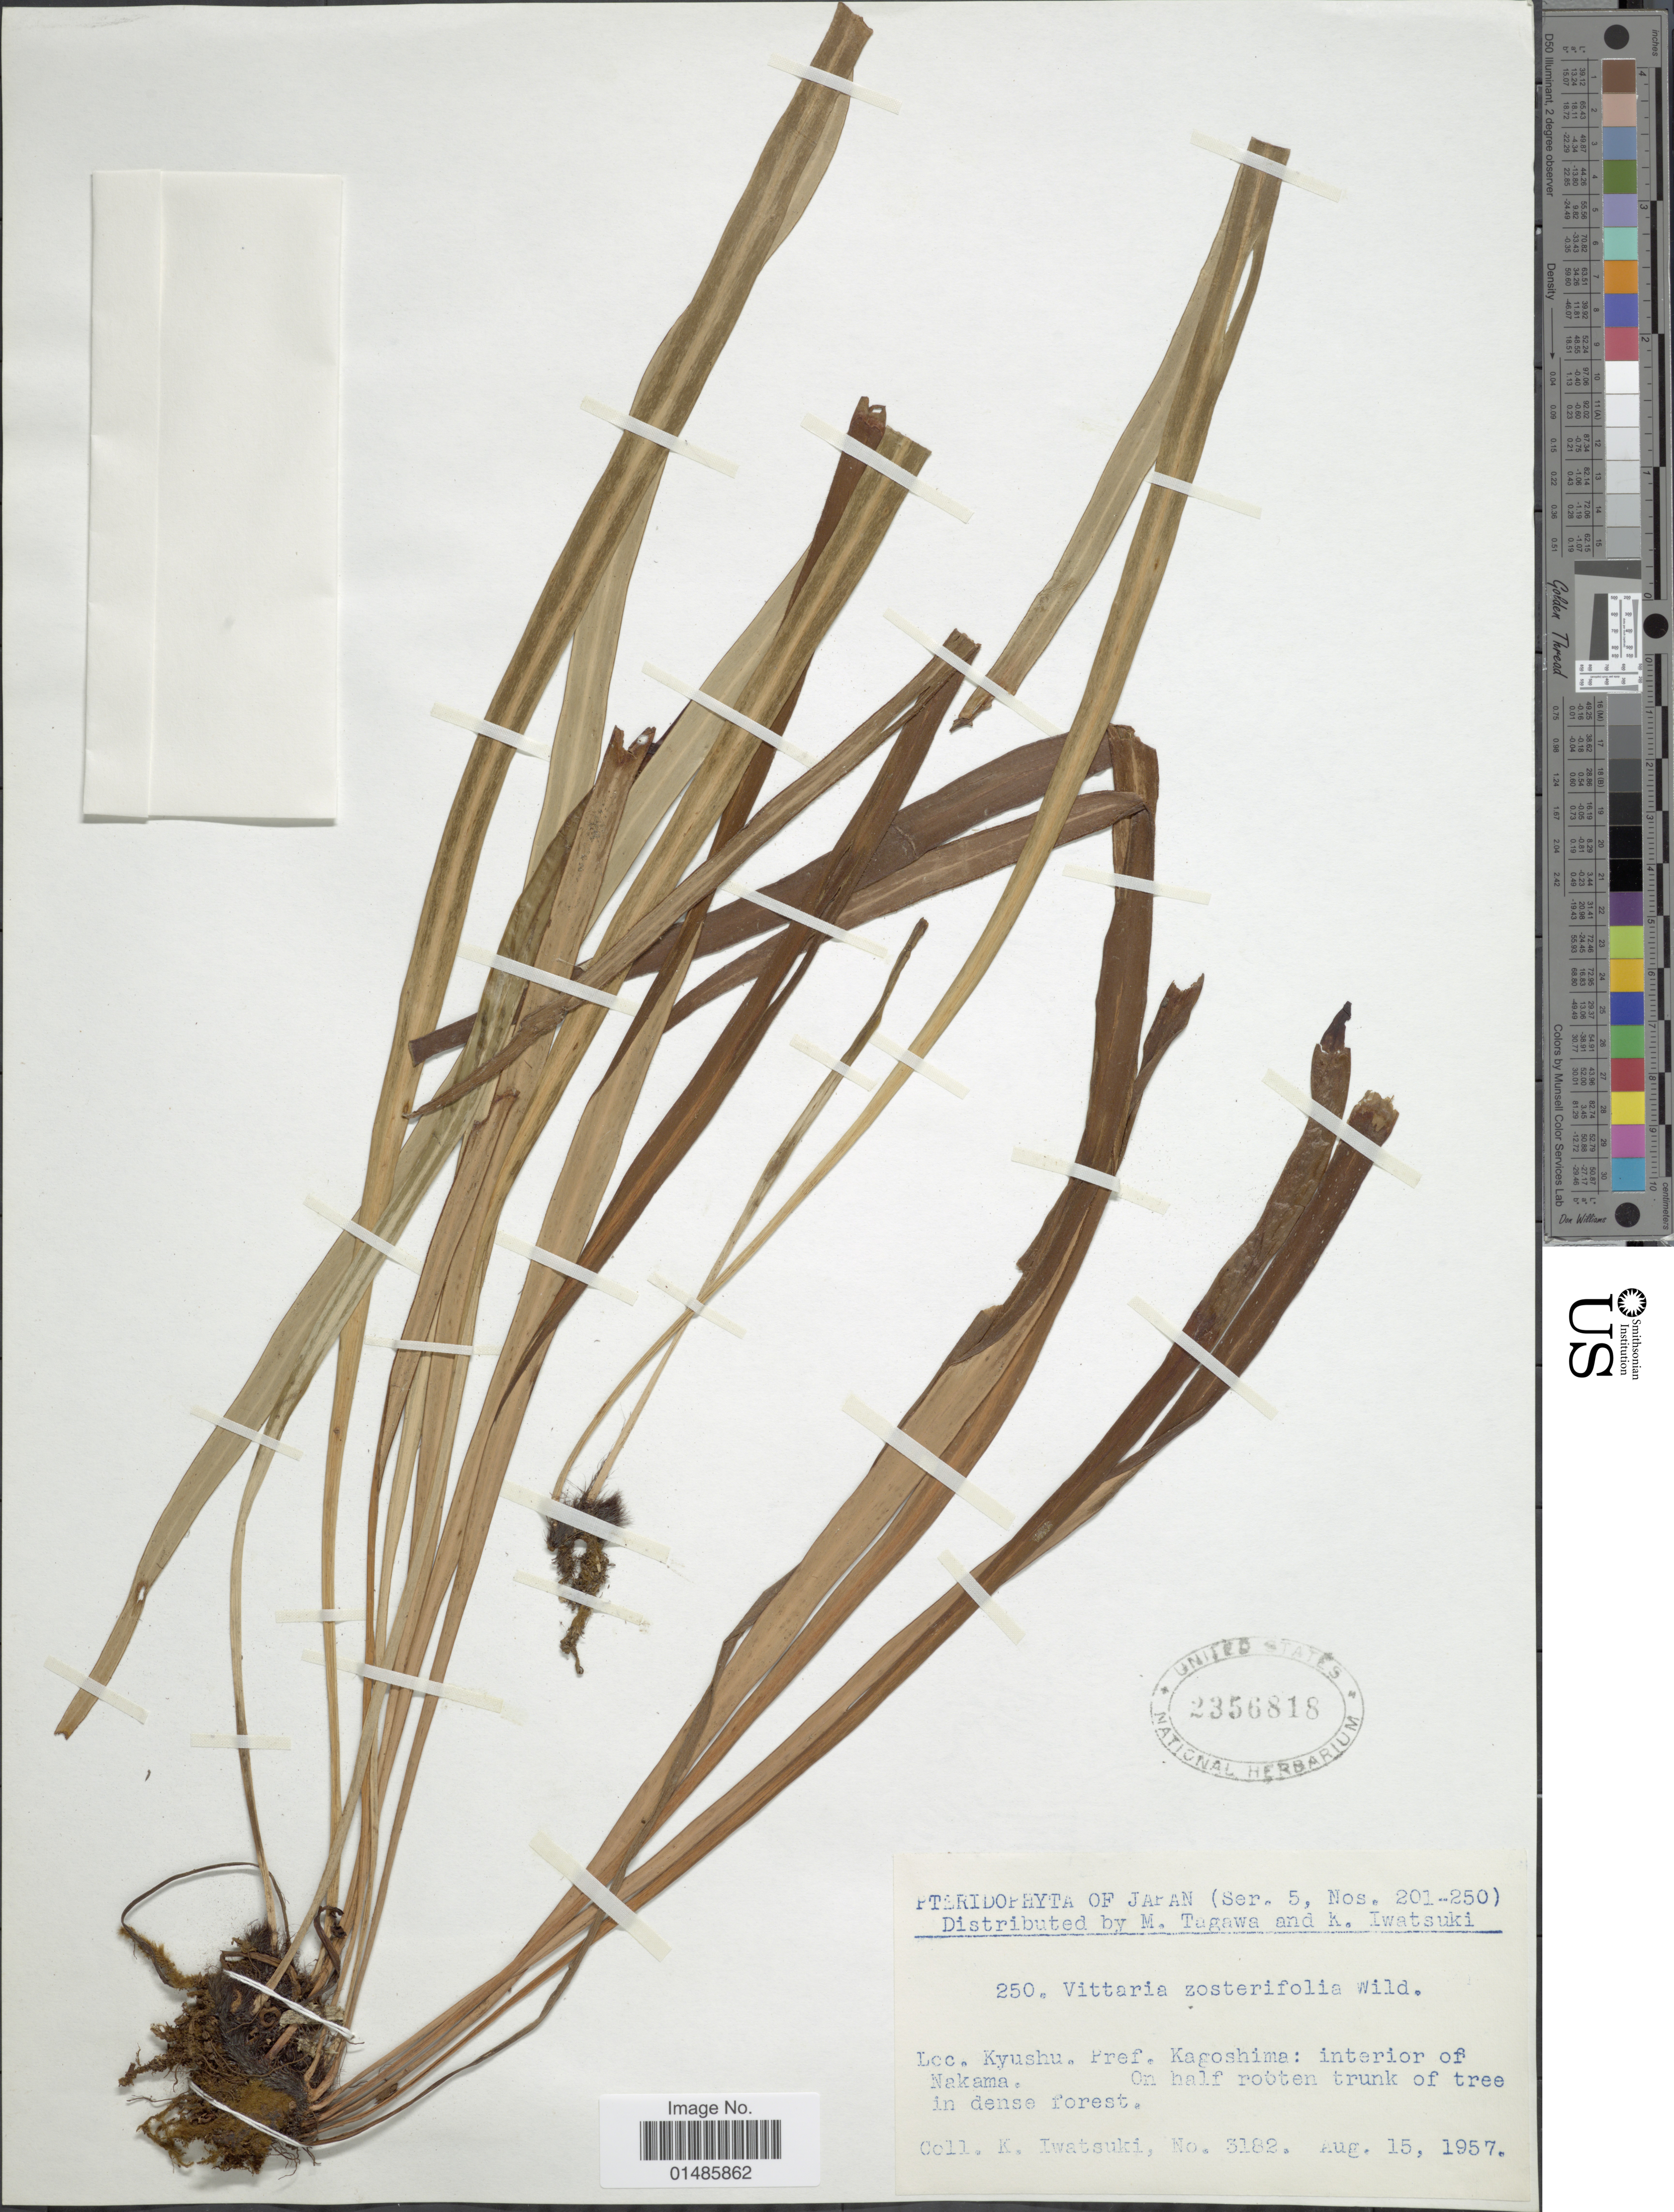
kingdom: Plantae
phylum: Tracheophyta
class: Polypodiopsida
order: Polypodiales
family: Pteridaceae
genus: Haplopteris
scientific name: Haplopteris zosterifolia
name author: (Willd.) E.H. Crane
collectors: K. Iwatsuki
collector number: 3182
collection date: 1957-08-15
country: Japan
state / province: Kagosima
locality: Kyushu. Pref. Kagoshima: interior of Nakama.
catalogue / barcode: US 2356818